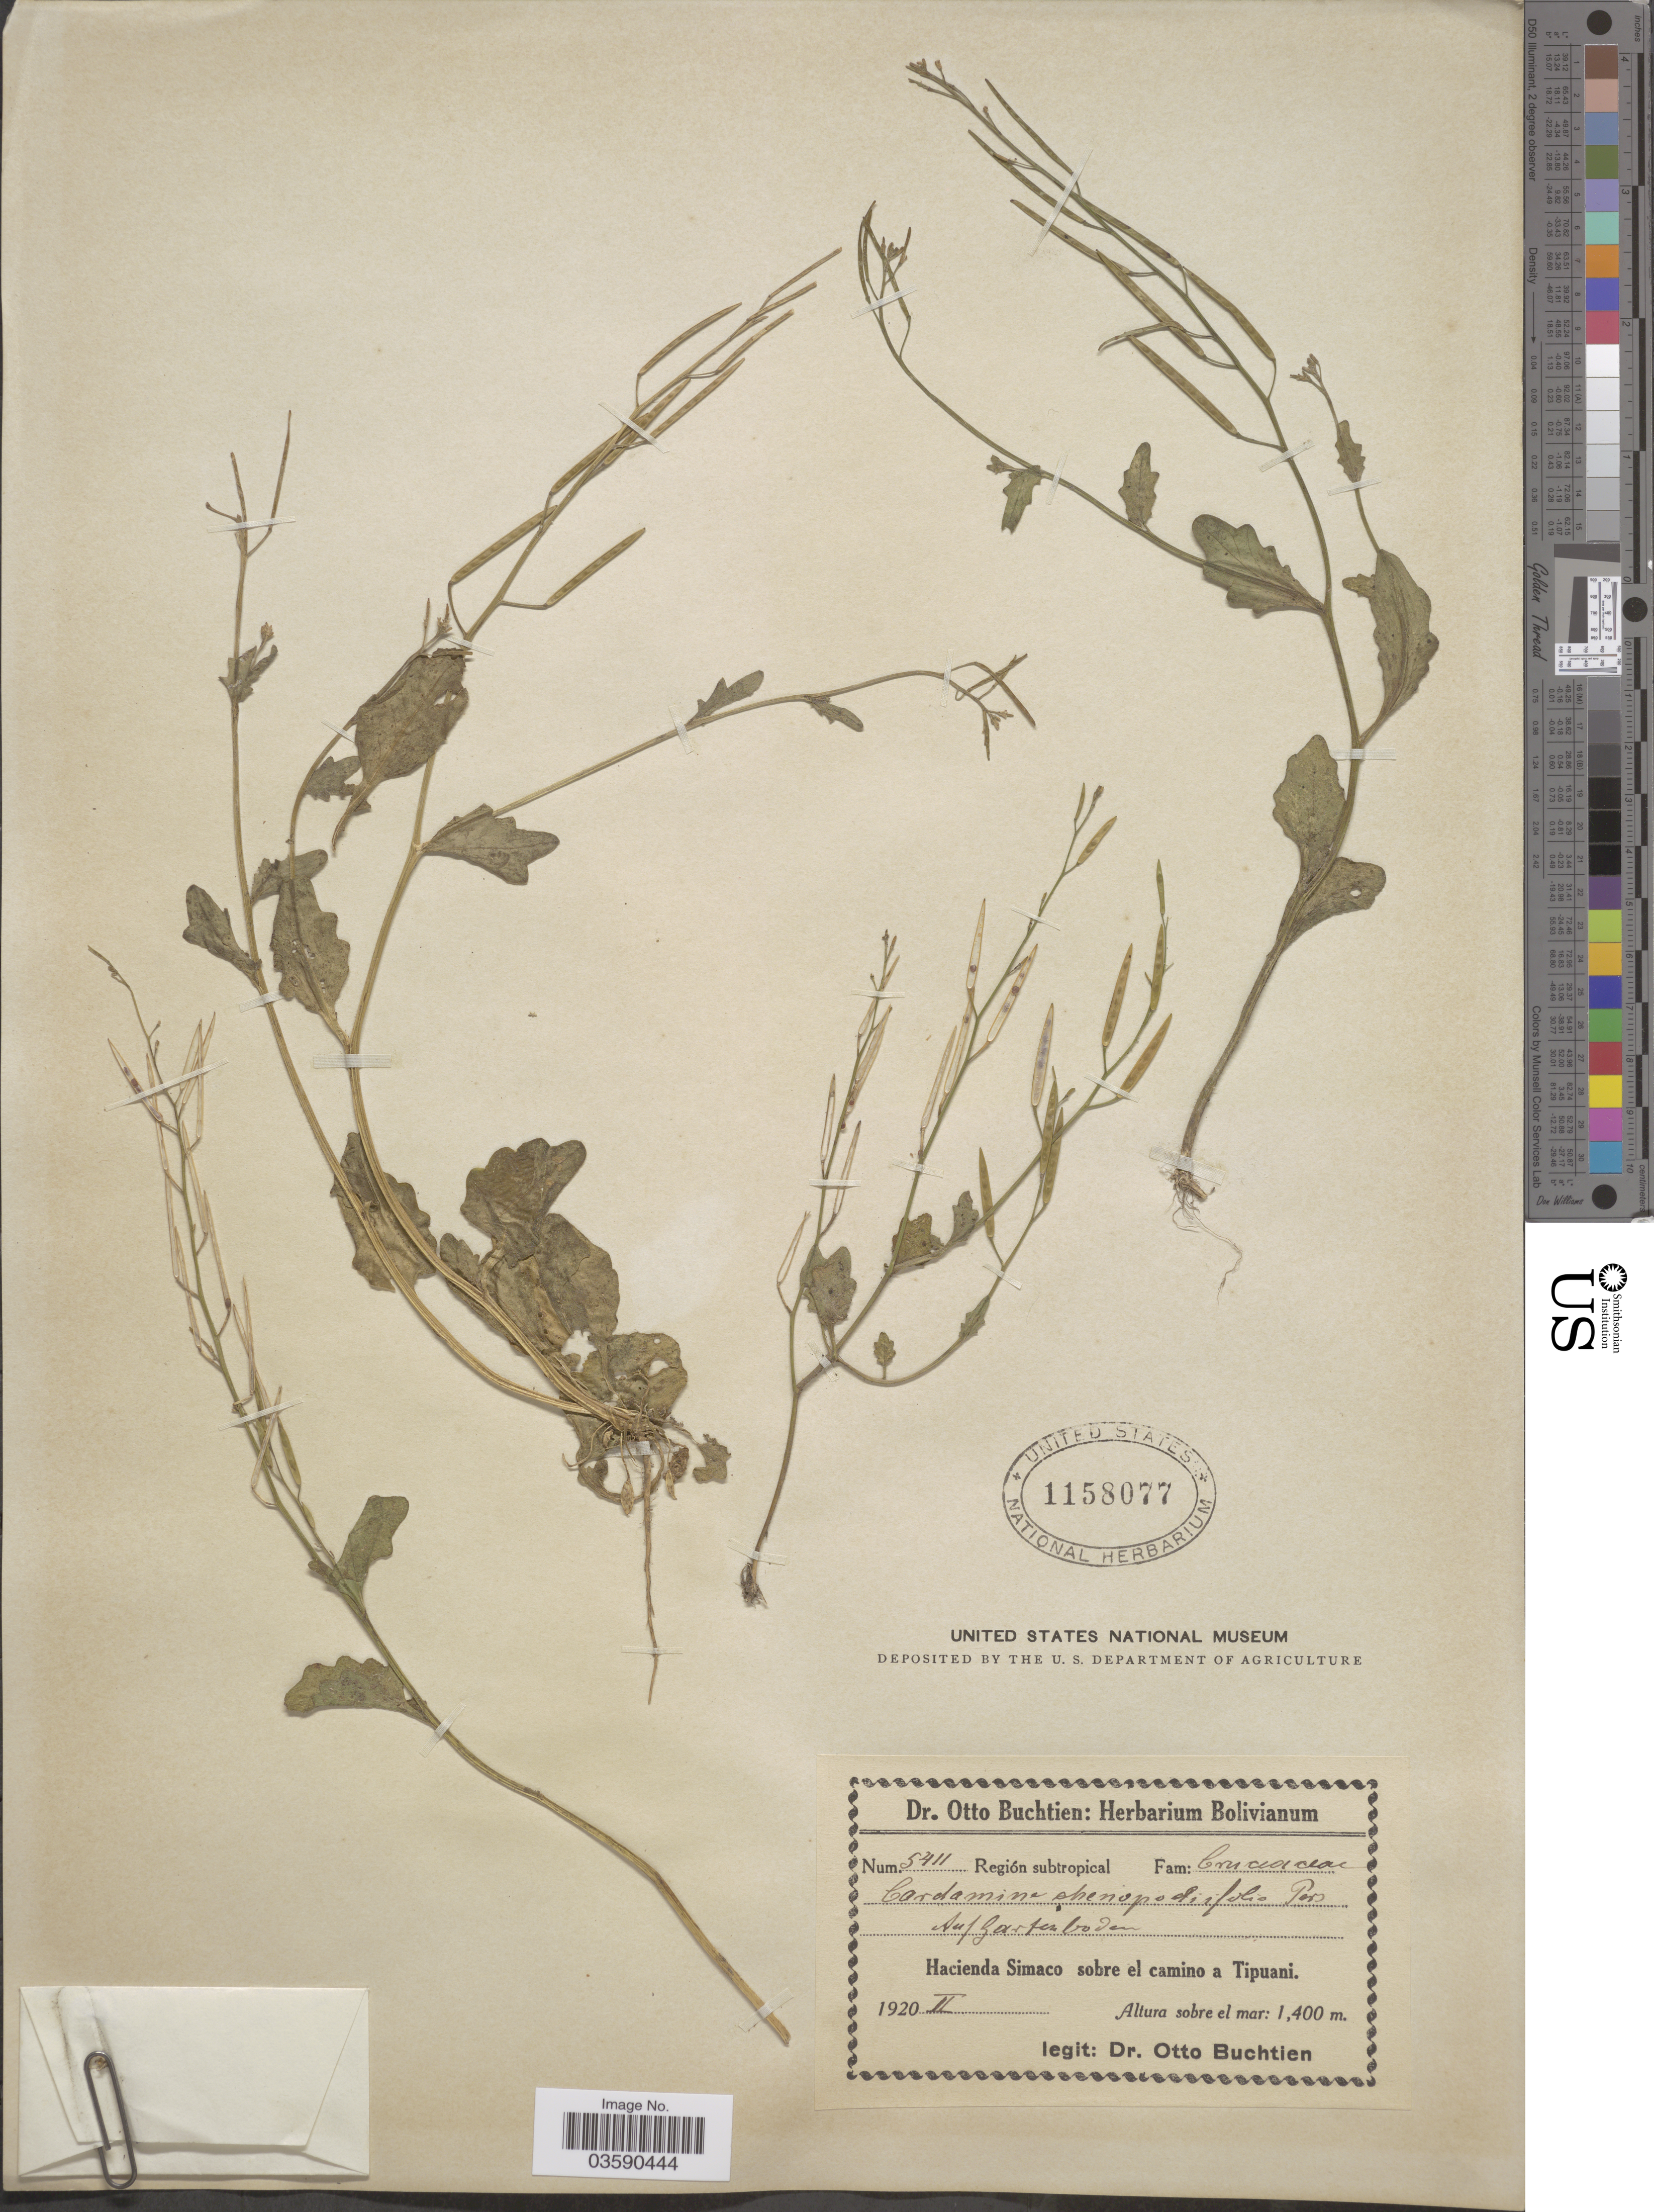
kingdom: Plantae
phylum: Tracheophyta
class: Magnoliopsida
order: Brassicales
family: Brassicaceae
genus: Cardamine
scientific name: Cardamine chenopodifolia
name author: Pers.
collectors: O. Buchtien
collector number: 5411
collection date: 1920-02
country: Bolivia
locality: Región subtropical. Hacienda Simaco sobre el camino a Tipuani.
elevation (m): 1400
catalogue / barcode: US 1158077